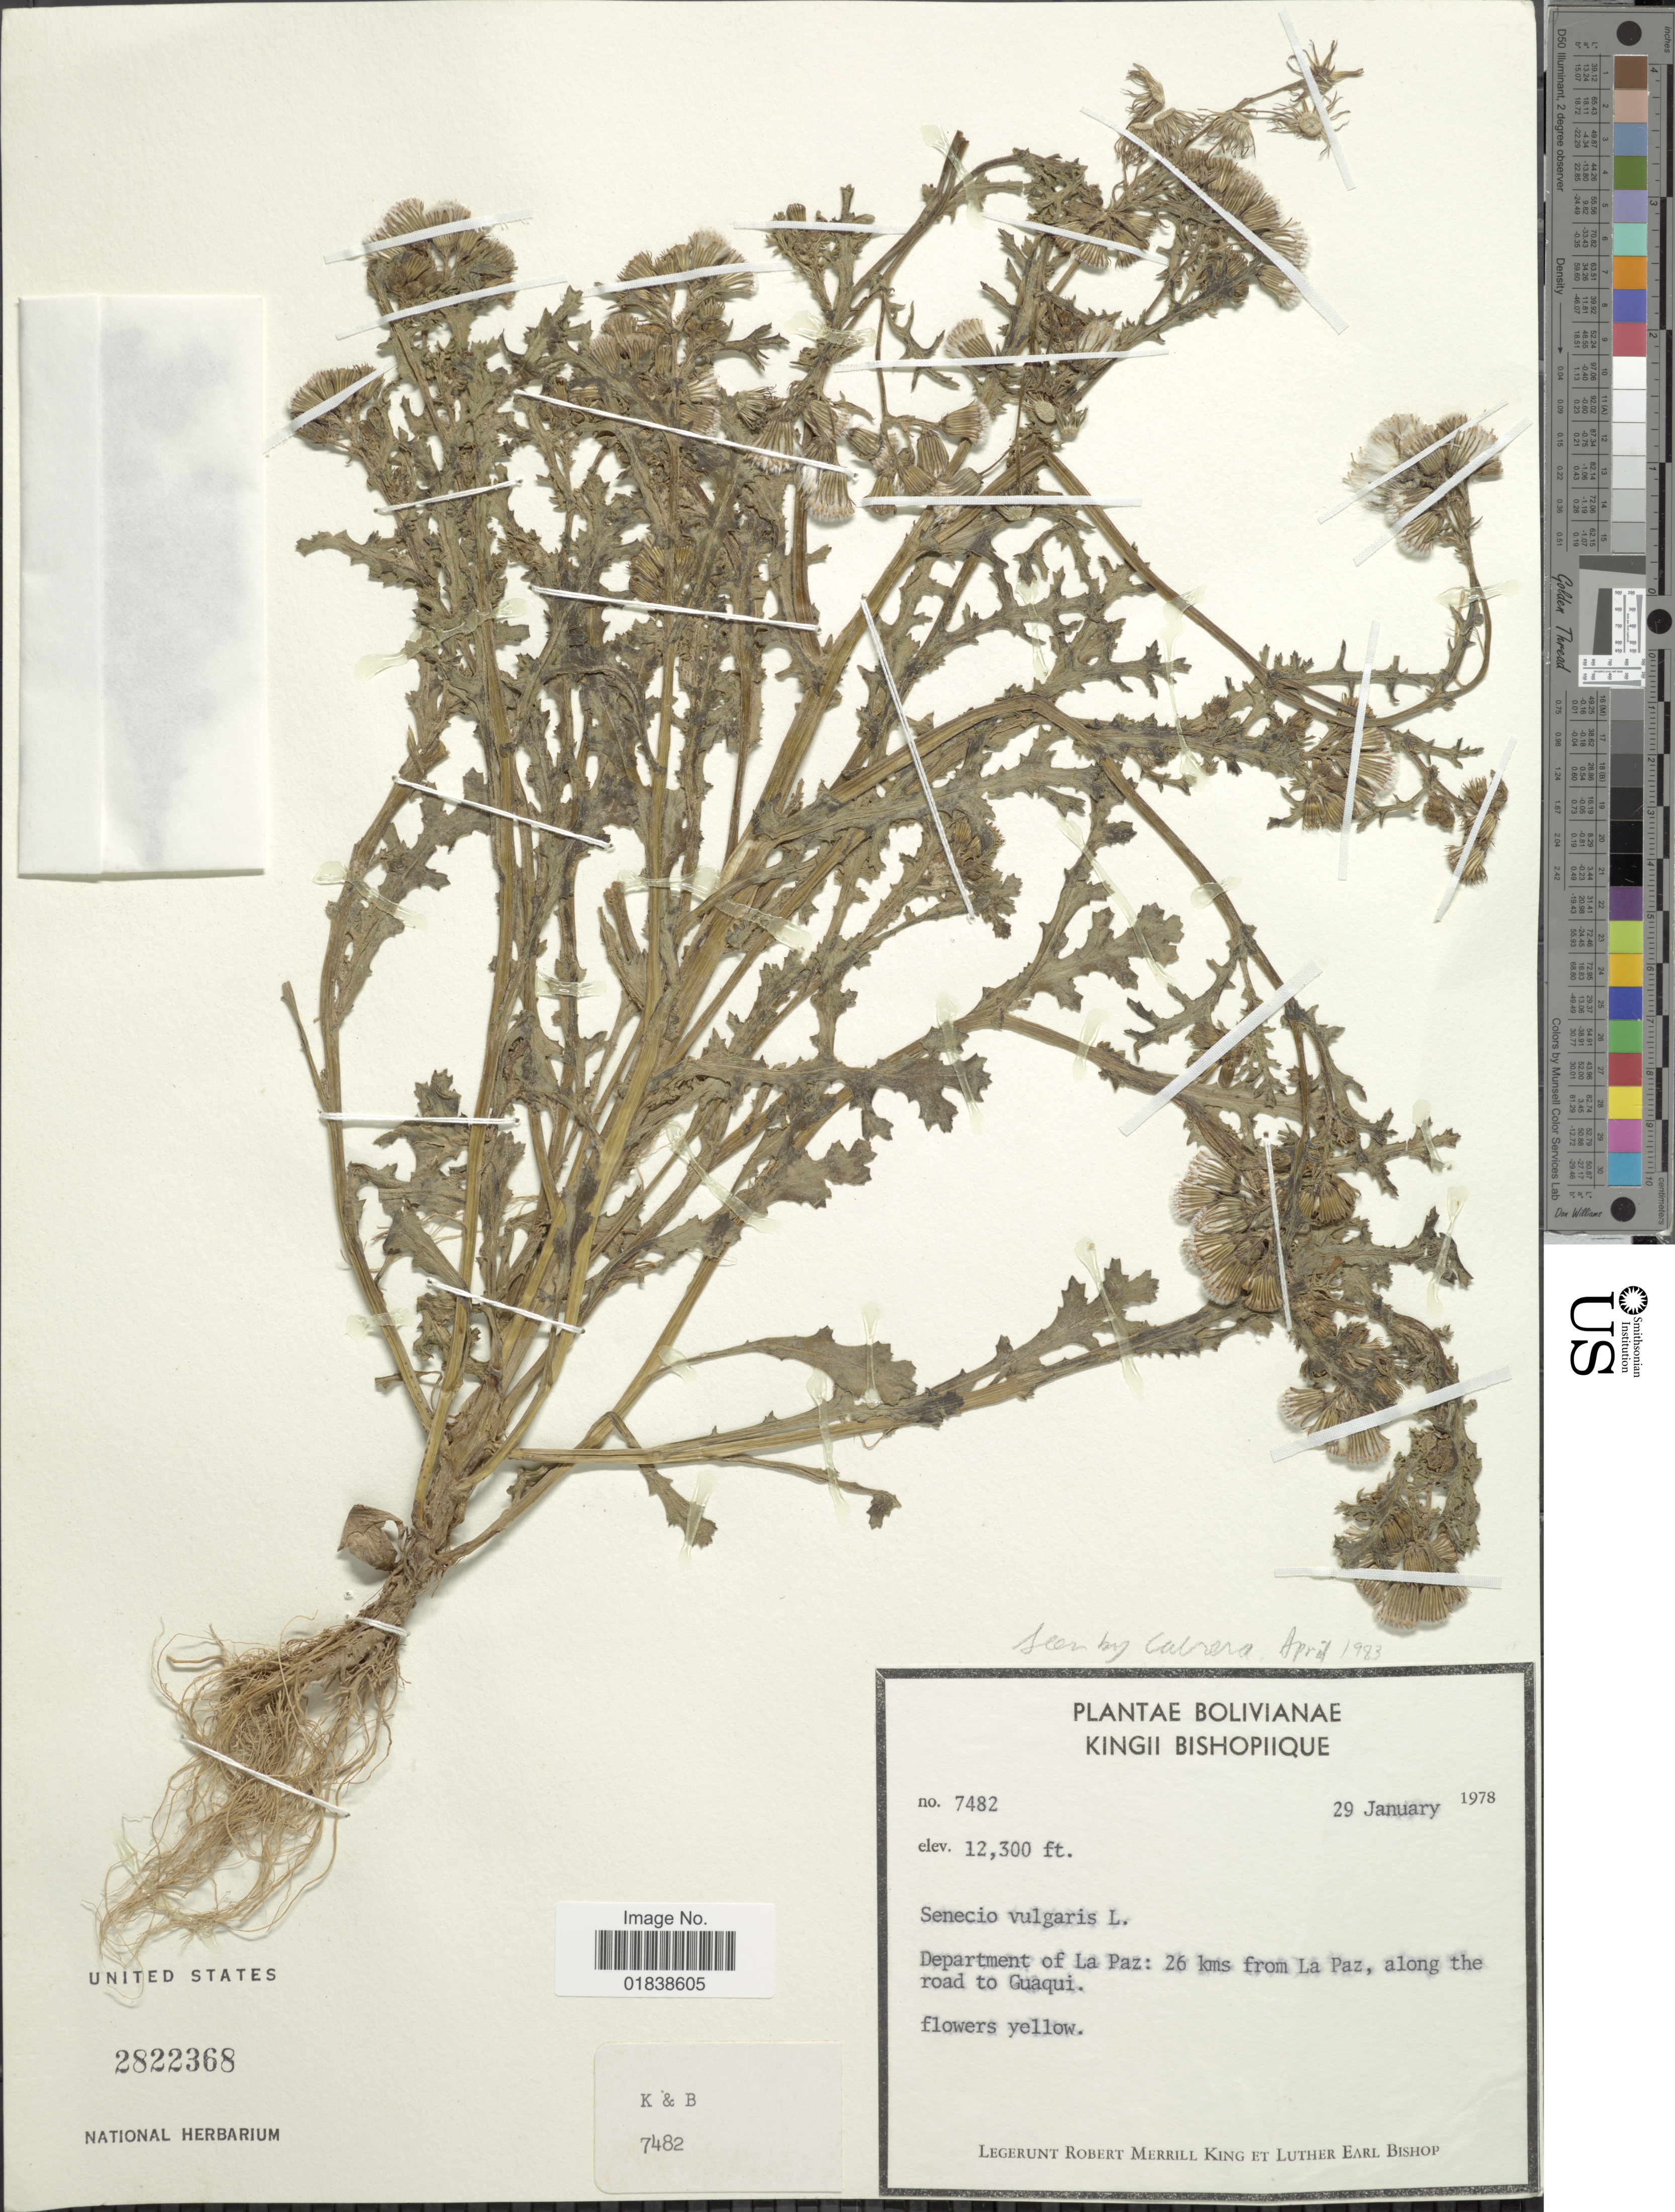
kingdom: Plantae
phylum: Tracheophyta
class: Magnoliopsida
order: Asterales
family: Asteraceae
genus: Senecio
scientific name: Senecio vulgaris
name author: L.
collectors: R. M. King & L. E. Bishop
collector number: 7482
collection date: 1978-01-29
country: Bolivia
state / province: La Paz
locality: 26 kms from La Paz, along the road to Guaqui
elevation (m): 3749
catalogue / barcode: US 2822368